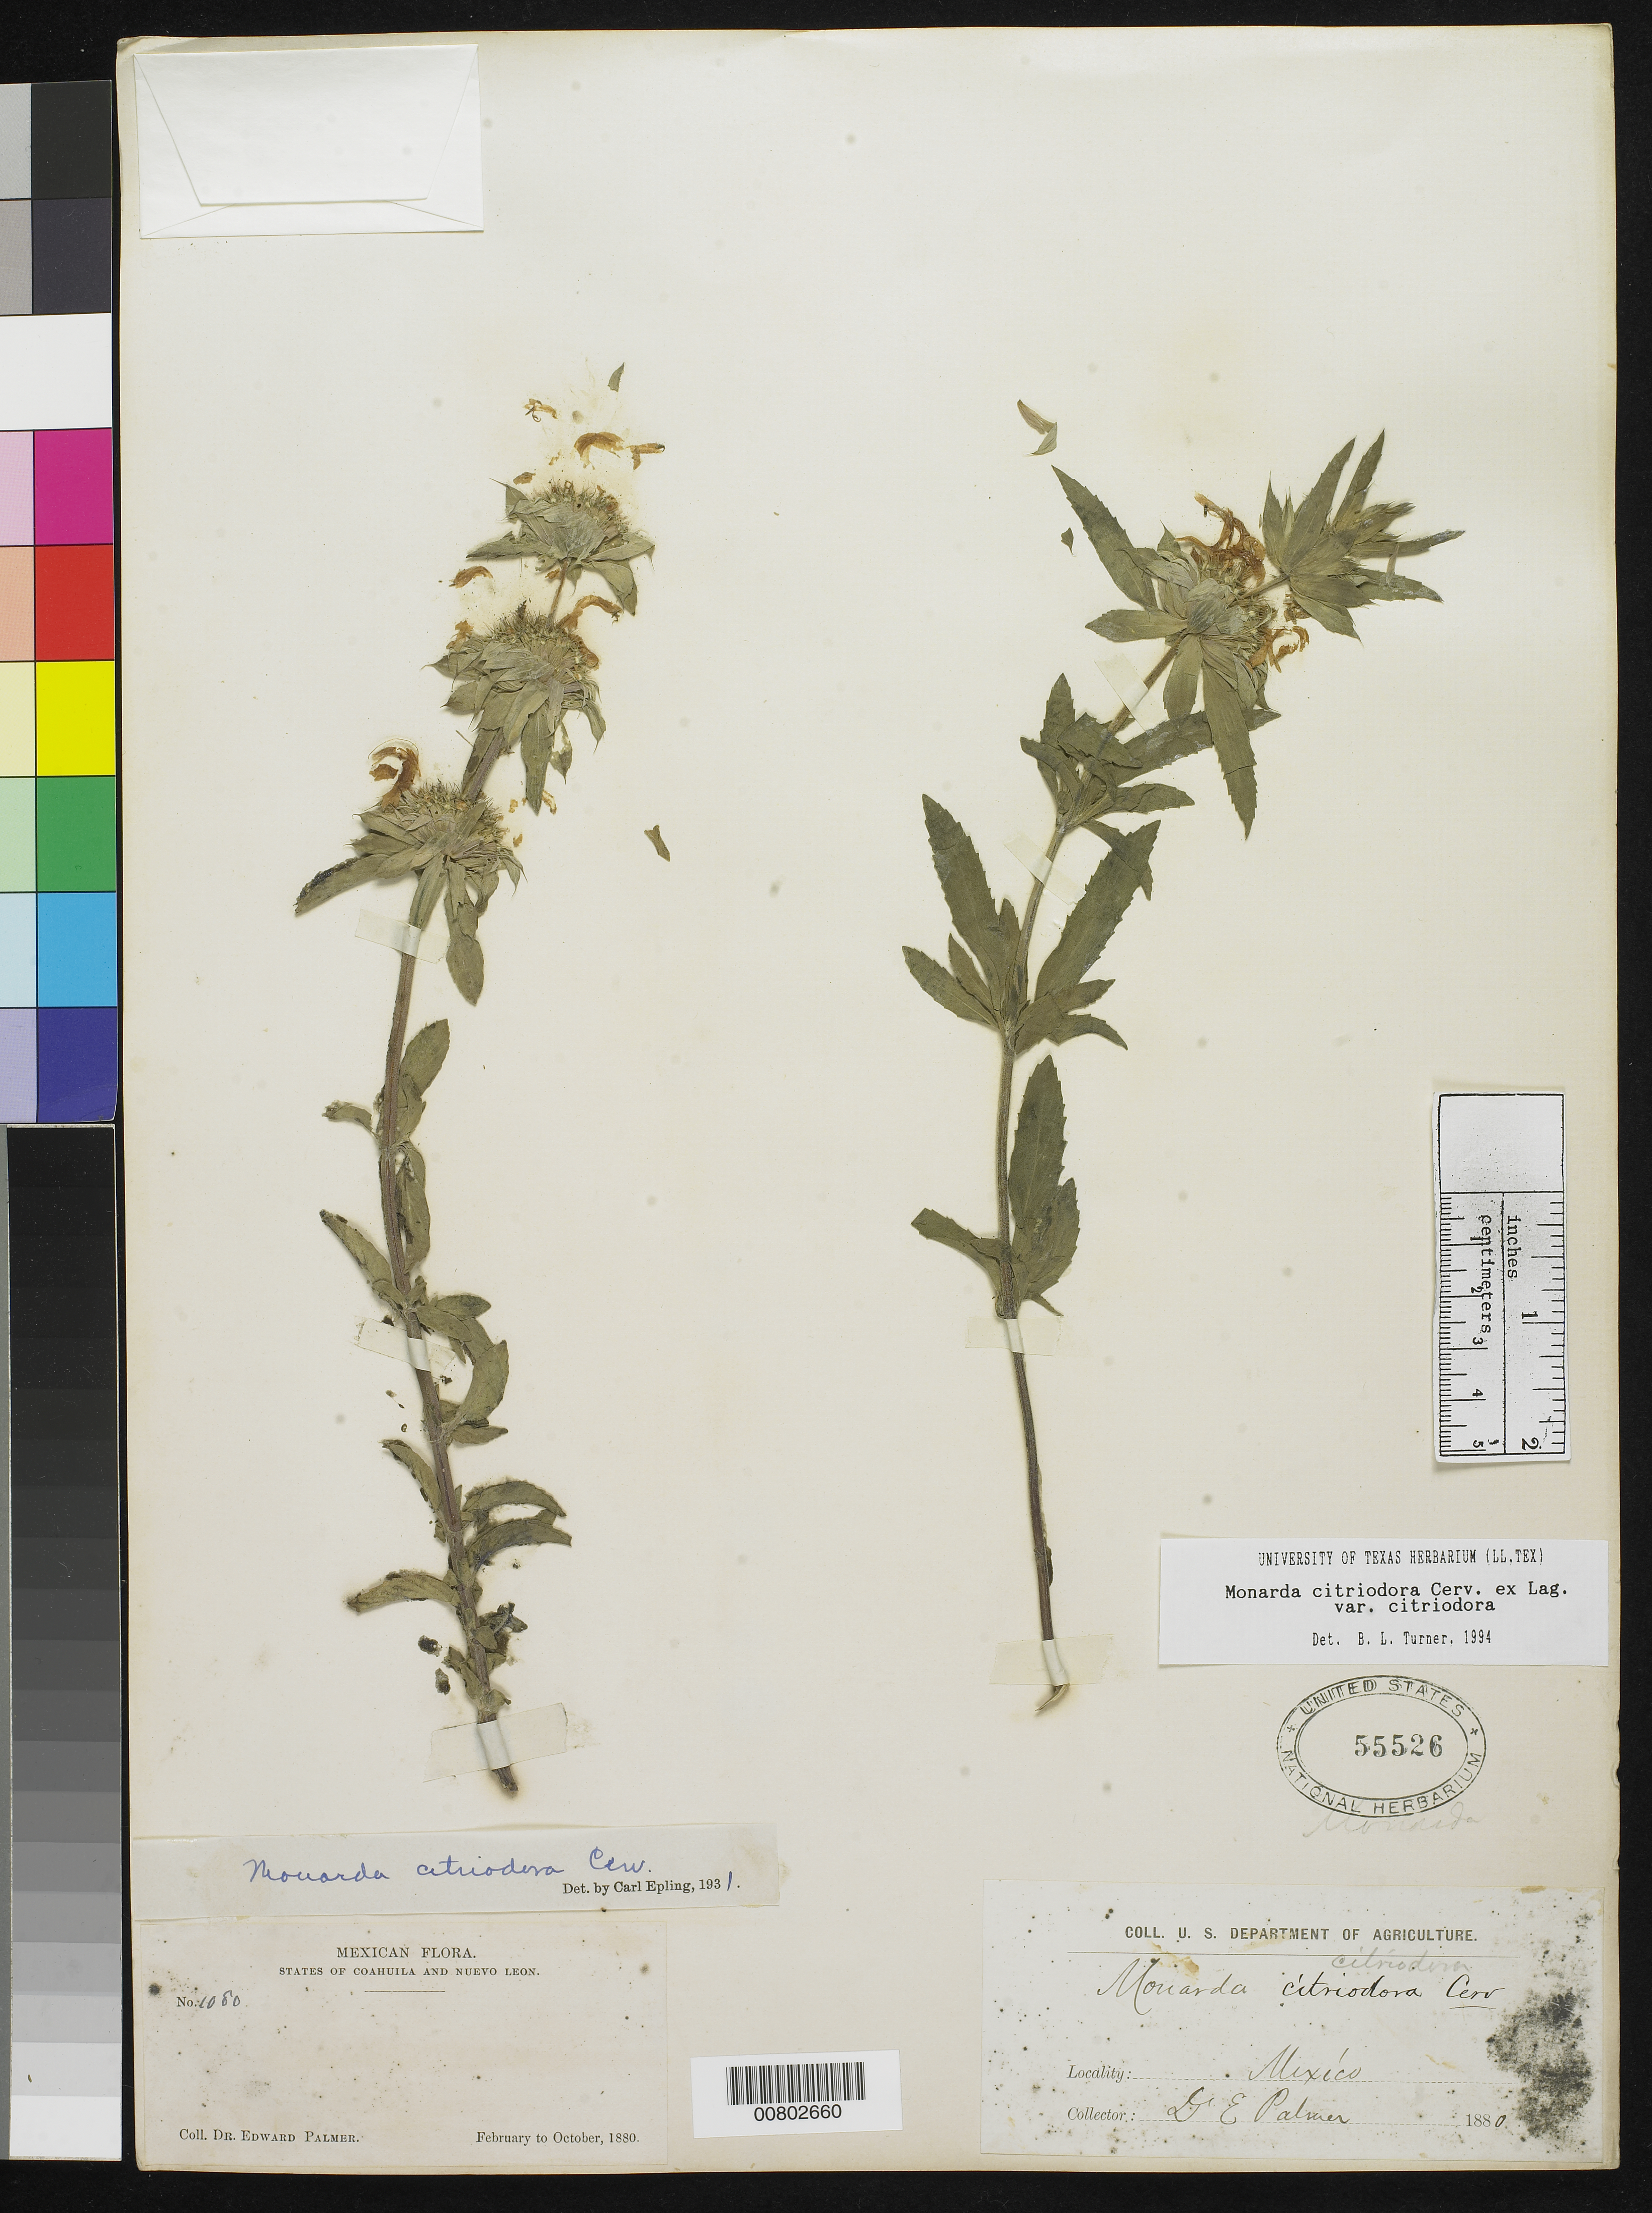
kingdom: Plantae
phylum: Tracheophyta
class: Magnoliopsida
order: Lamiales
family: Lamiaceae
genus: Monarda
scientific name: Monarda citriodora var. citriodora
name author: Cerv. ex Lag.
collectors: E. Palmer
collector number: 1080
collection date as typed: Feb 1880 to -- Oct 1880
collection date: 1880-02/1880-10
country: Mexico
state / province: Coahuila / Nuevo León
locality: States of Coahuila and Nuevo León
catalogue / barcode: US 55526